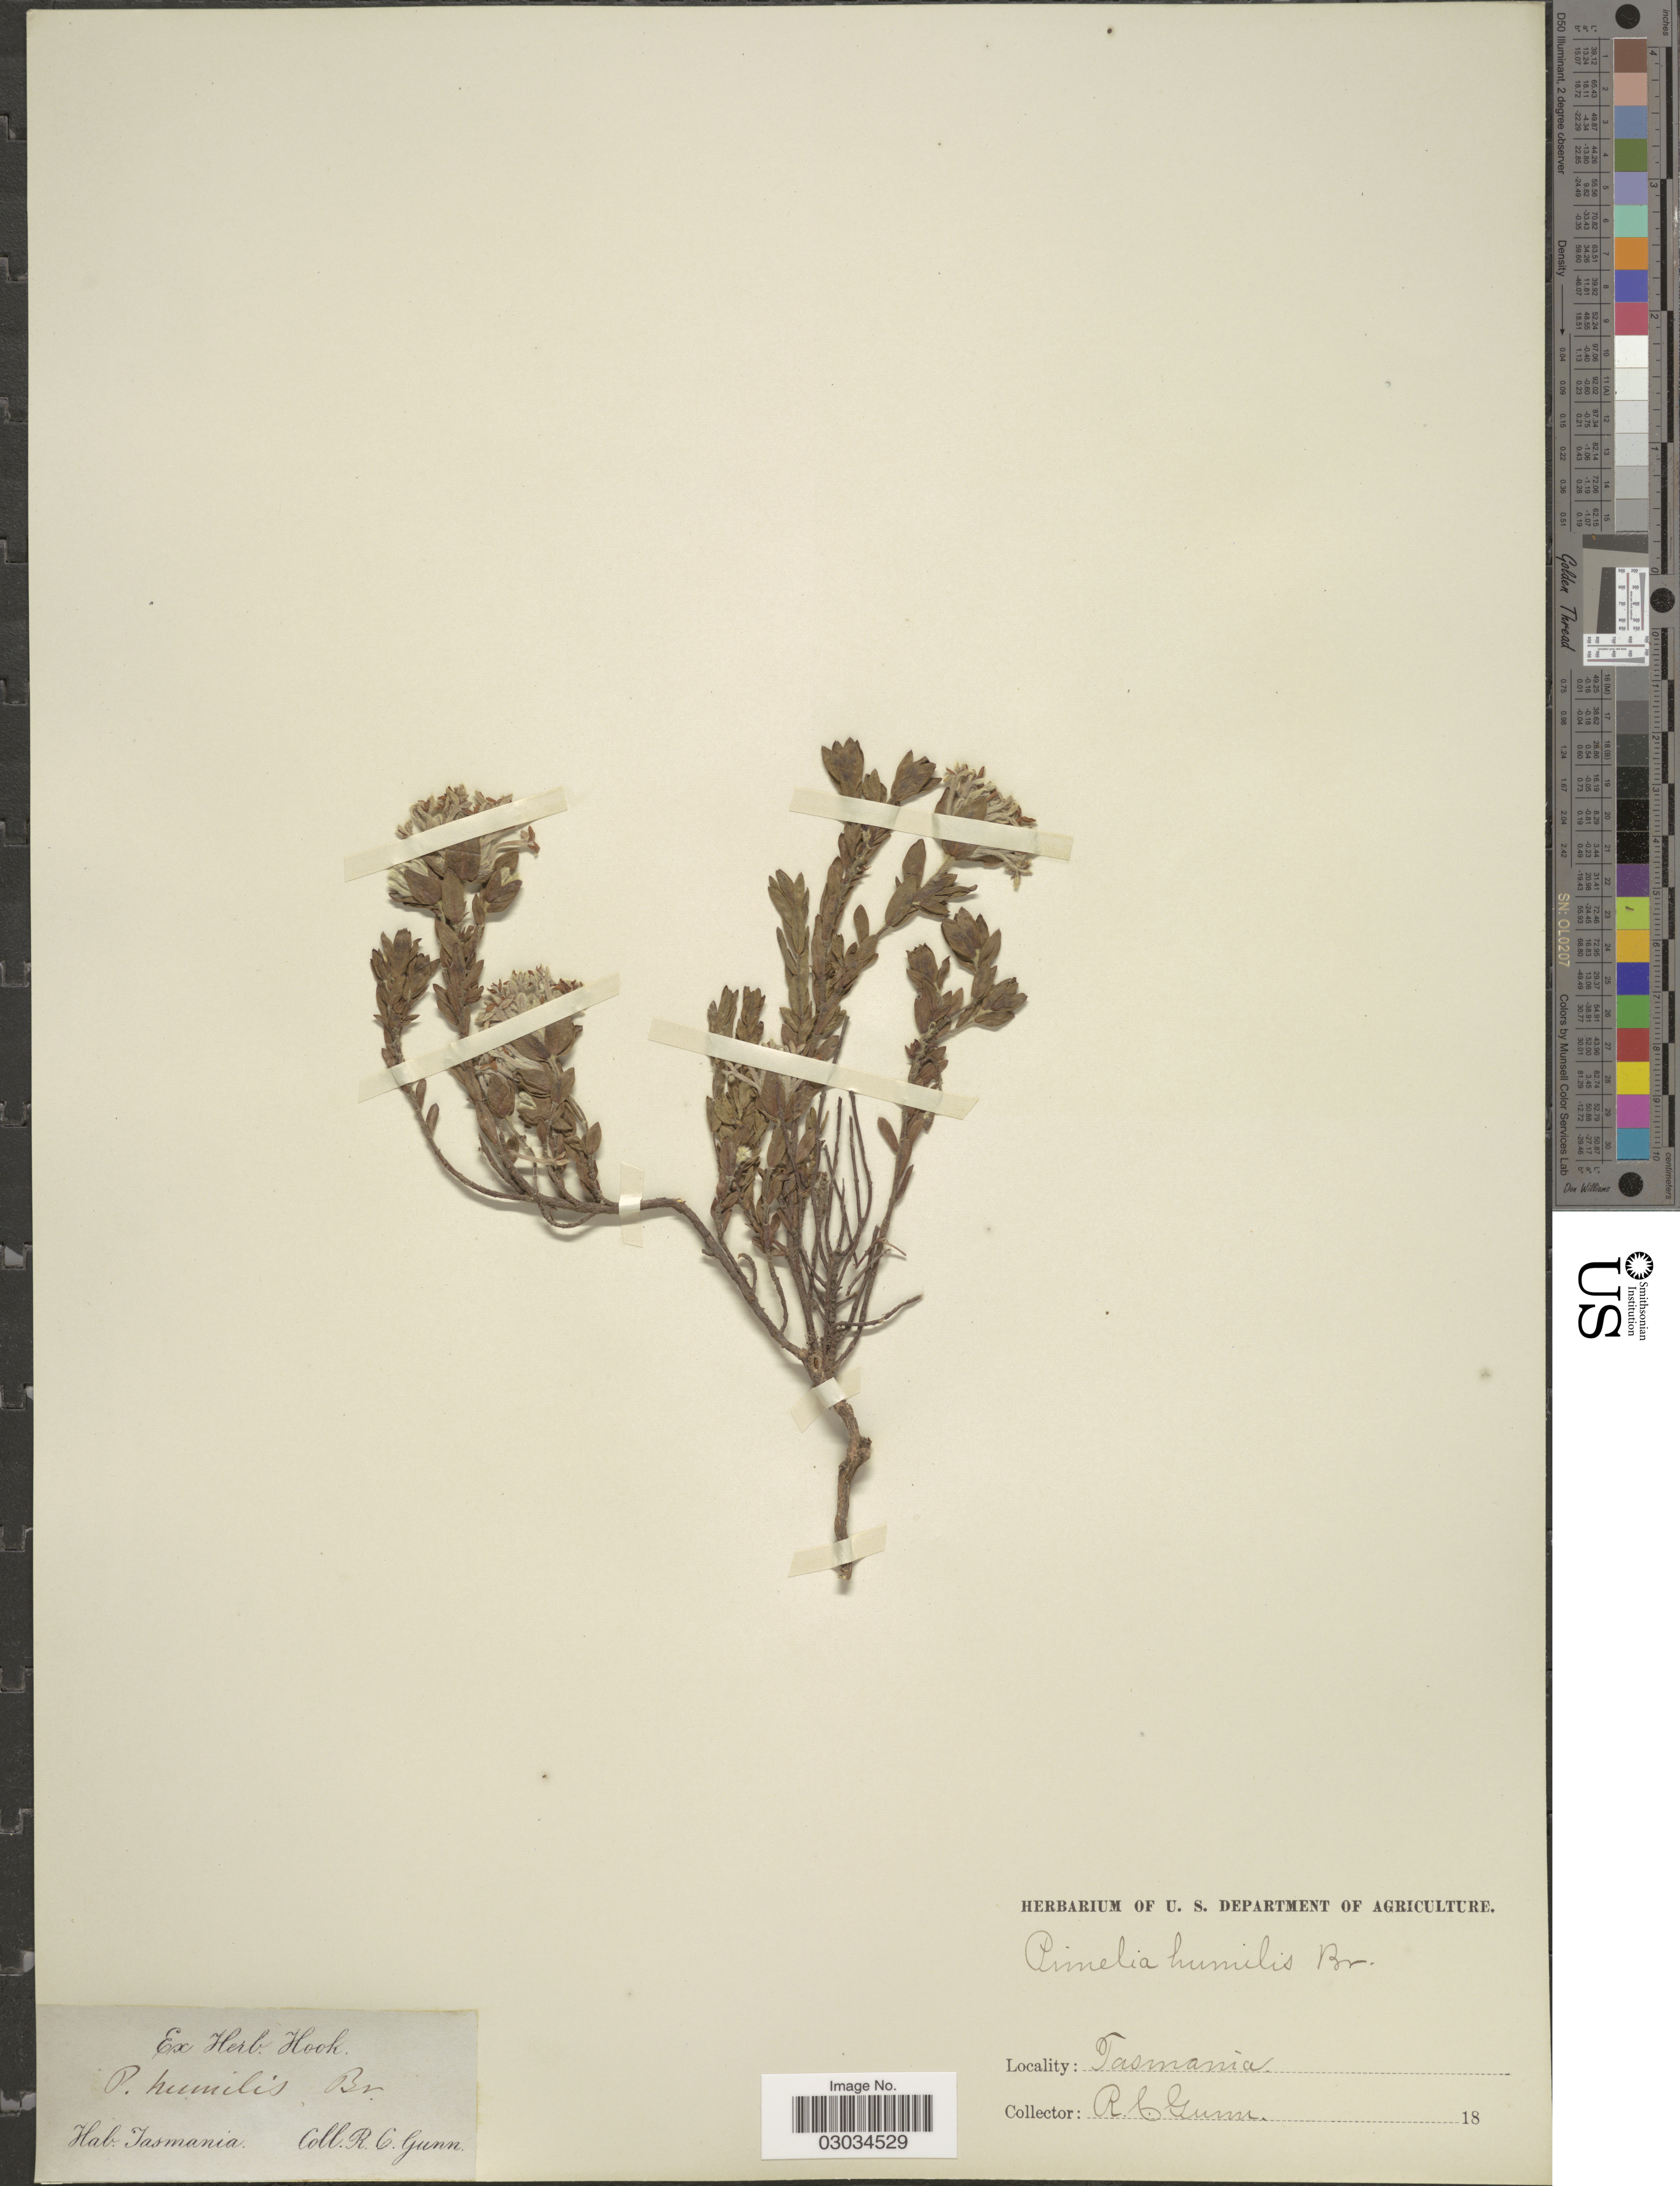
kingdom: Plantae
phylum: Tracheophyta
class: Magnoliopsida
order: Malvales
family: Thymelaeaceae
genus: Pimelea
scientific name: Pimelea humilis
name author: R. Br.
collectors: R. Gunn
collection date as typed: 18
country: Australia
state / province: Tasmania